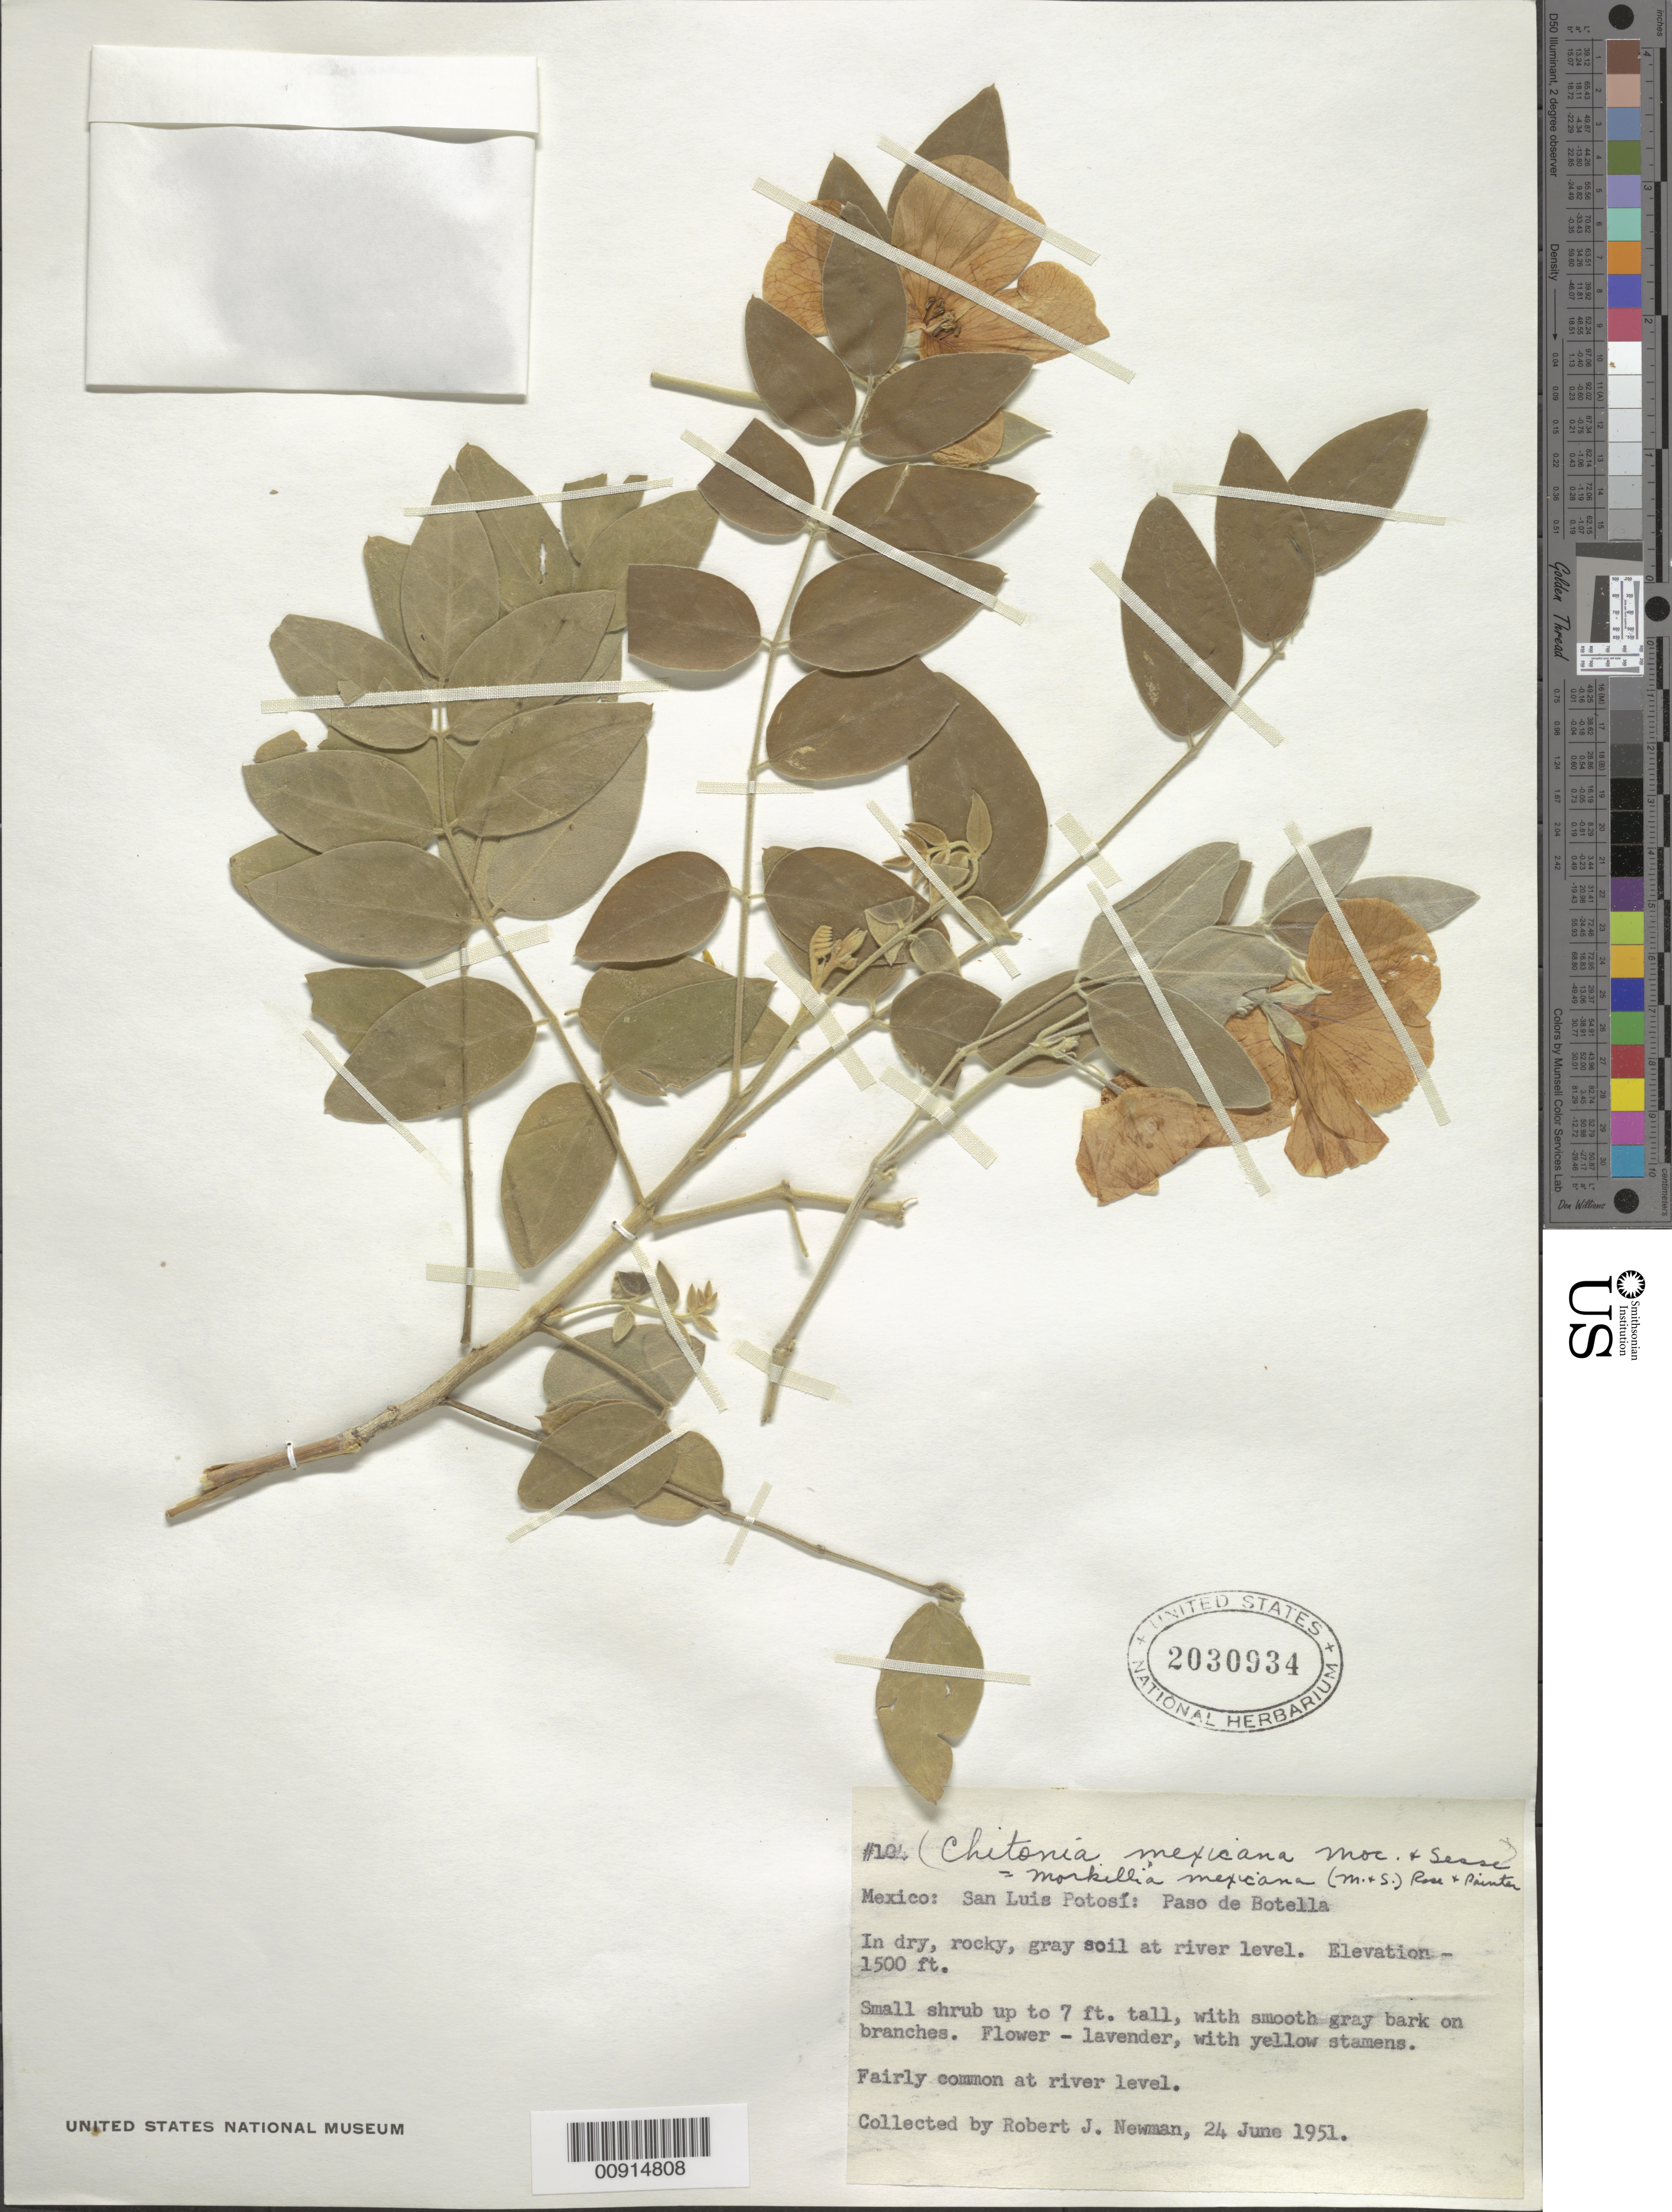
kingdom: Plantae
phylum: Tracheophyta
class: Magnoliopsida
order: Zygophyllales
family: Zygophyllaceae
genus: Morkillia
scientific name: Morkillia mexicana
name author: (Moc. & Sessé ex DC.) Rose & Painter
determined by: Strong, Mark T., (BOT), Smithsonian Institution - National Museum of Natural History (UNITED STATES)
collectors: R. J. Newman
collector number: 104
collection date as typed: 24 Jun 1951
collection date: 1951-06-24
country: Mexico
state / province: San Luis Potosí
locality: San Luis Potosí: Paso de Botella.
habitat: In dry, rocky, gray soil at river level.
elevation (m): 457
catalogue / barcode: US 2030934